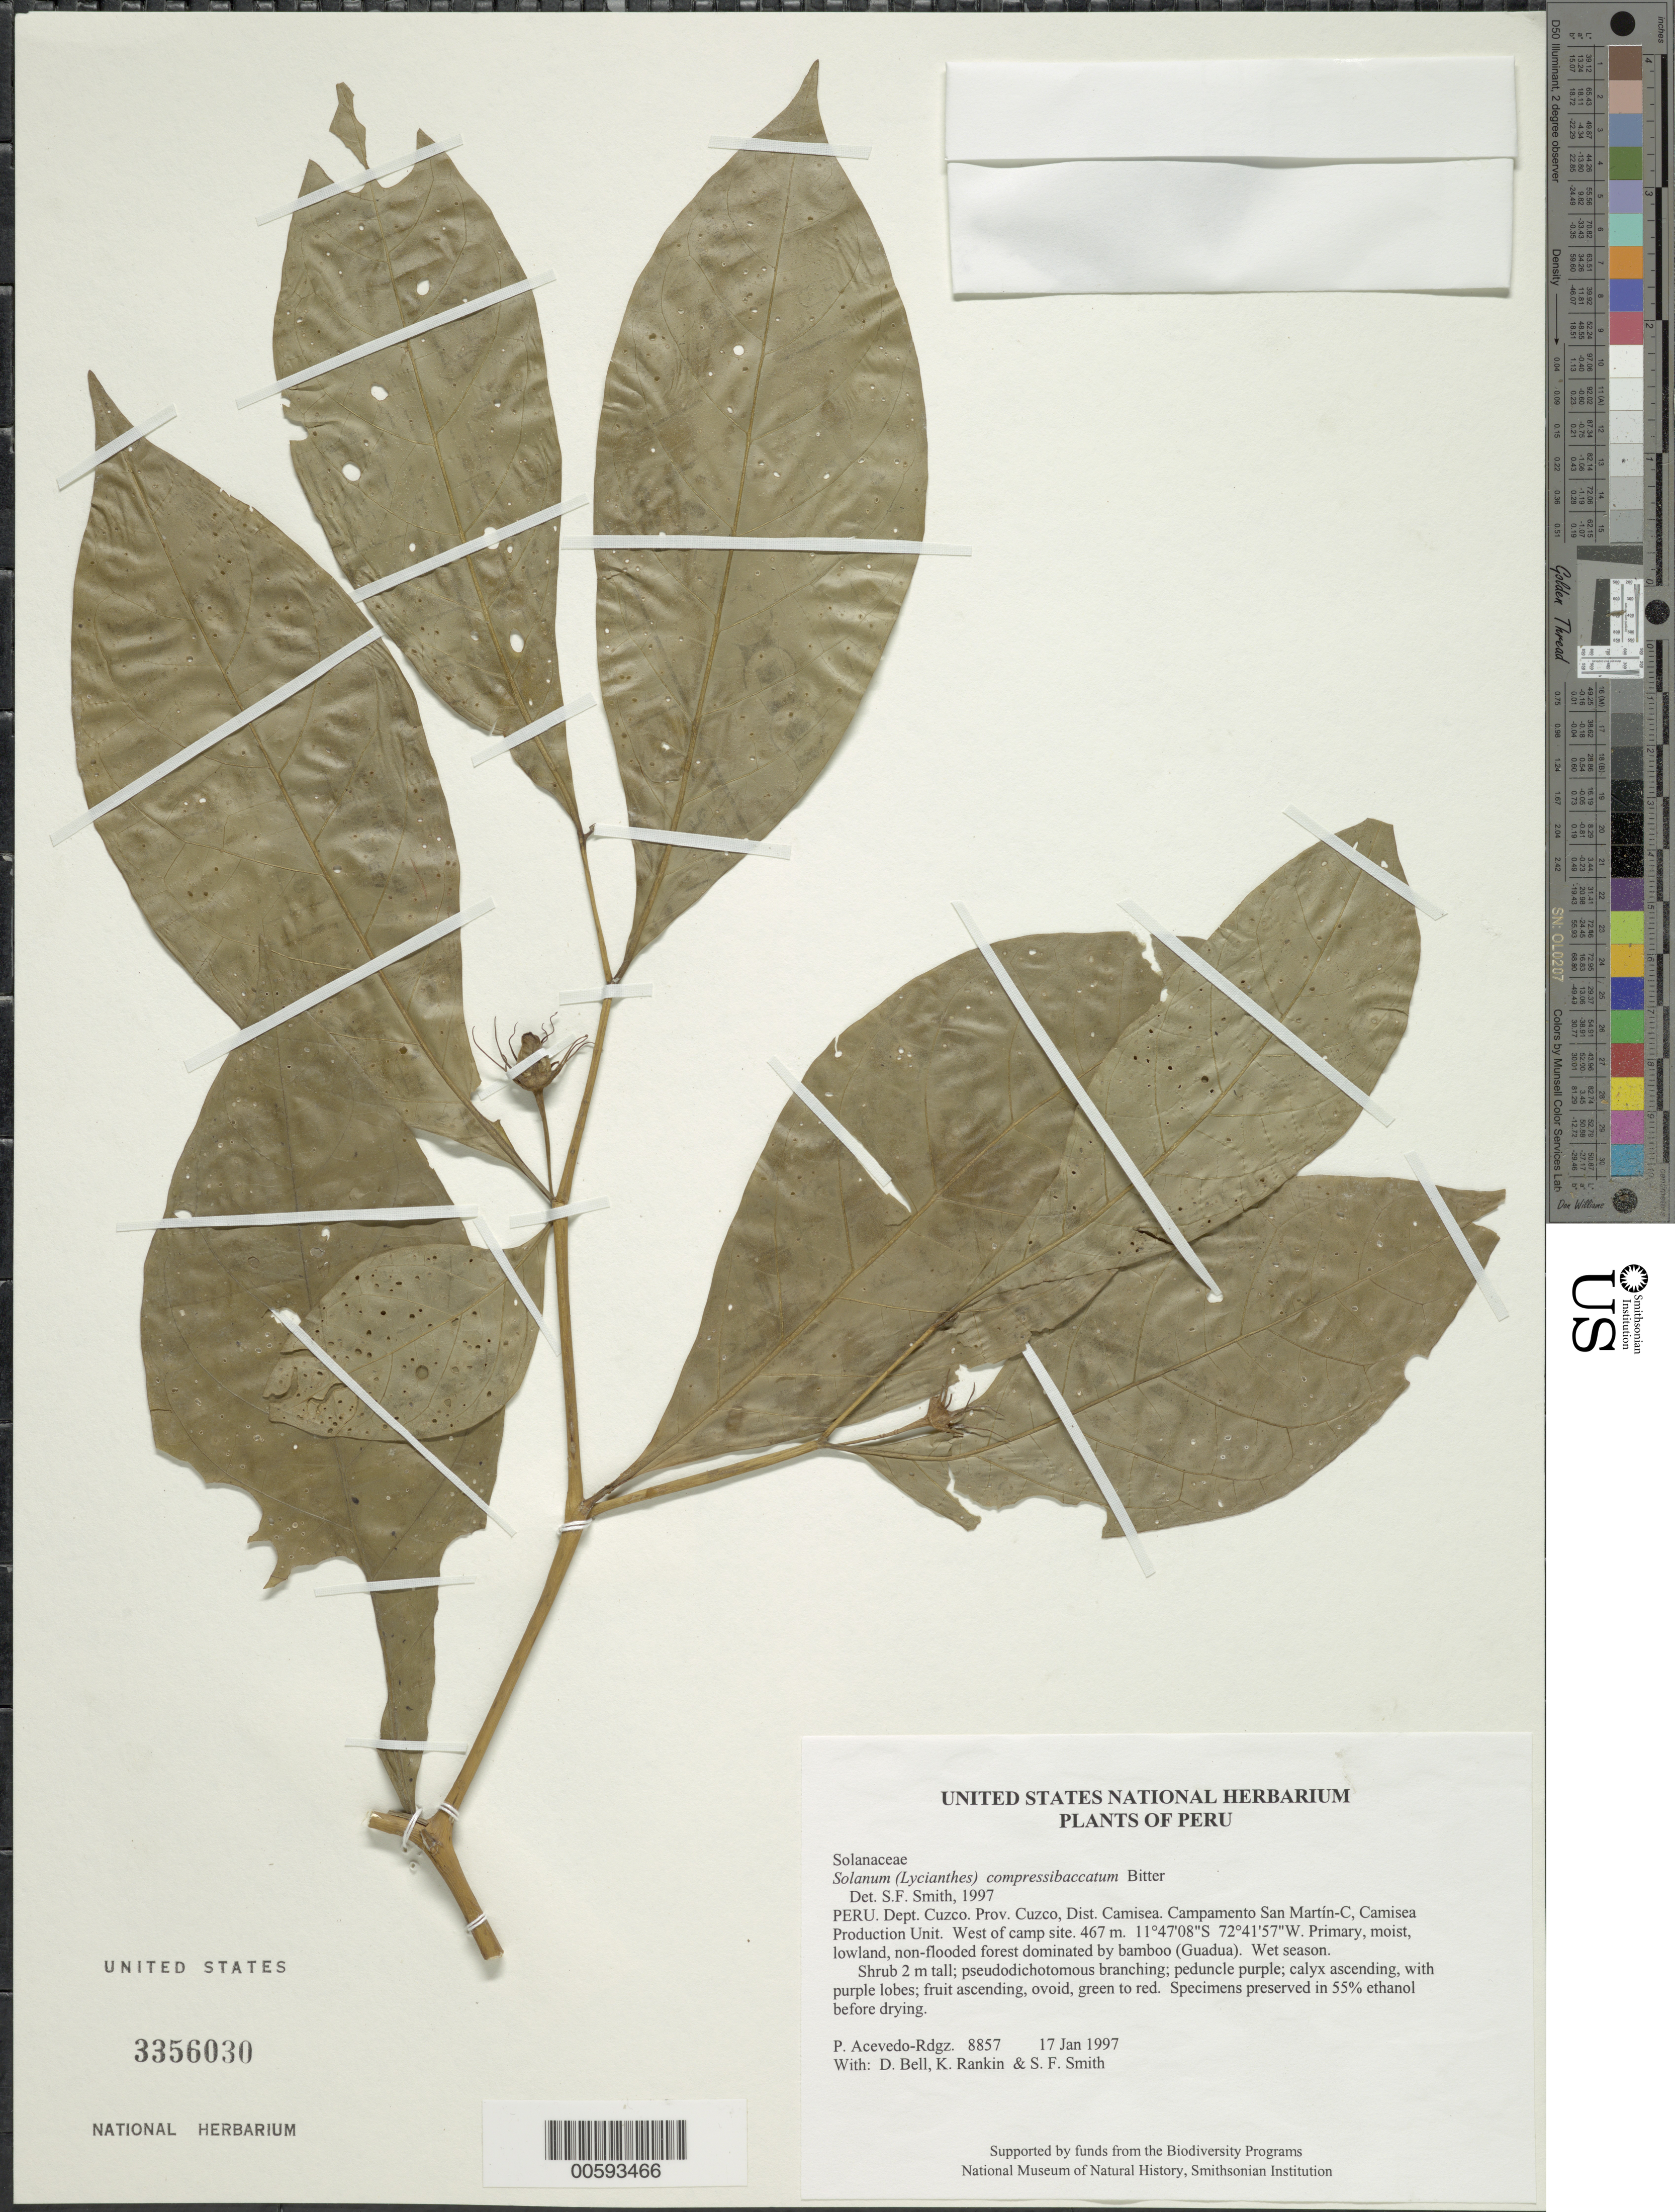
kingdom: Plantae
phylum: Tracheophyta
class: Magnoliopsida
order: Solanales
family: Solanaceae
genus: Lycianthes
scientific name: Lycianthes stenoloba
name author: (Van Heurck & Müll. Arg.) Bitter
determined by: Nee, Michael H.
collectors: P. Acevedo-Rodr., D. A. Bell, K. B. Rankin & S.F. Smith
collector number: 8857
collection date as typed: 17 Jan 1997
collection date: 1997-01-17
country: Peru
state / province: Cusco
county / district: Cusco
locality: Districto Camisea, Campamento San Martín-C, Camisea Production Unit. West of camp site.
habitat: Primary, moist, lowland, non-flooded forest dominated by bamboo (Guadua). Wet season.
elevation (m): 467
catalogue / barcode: US 3356030